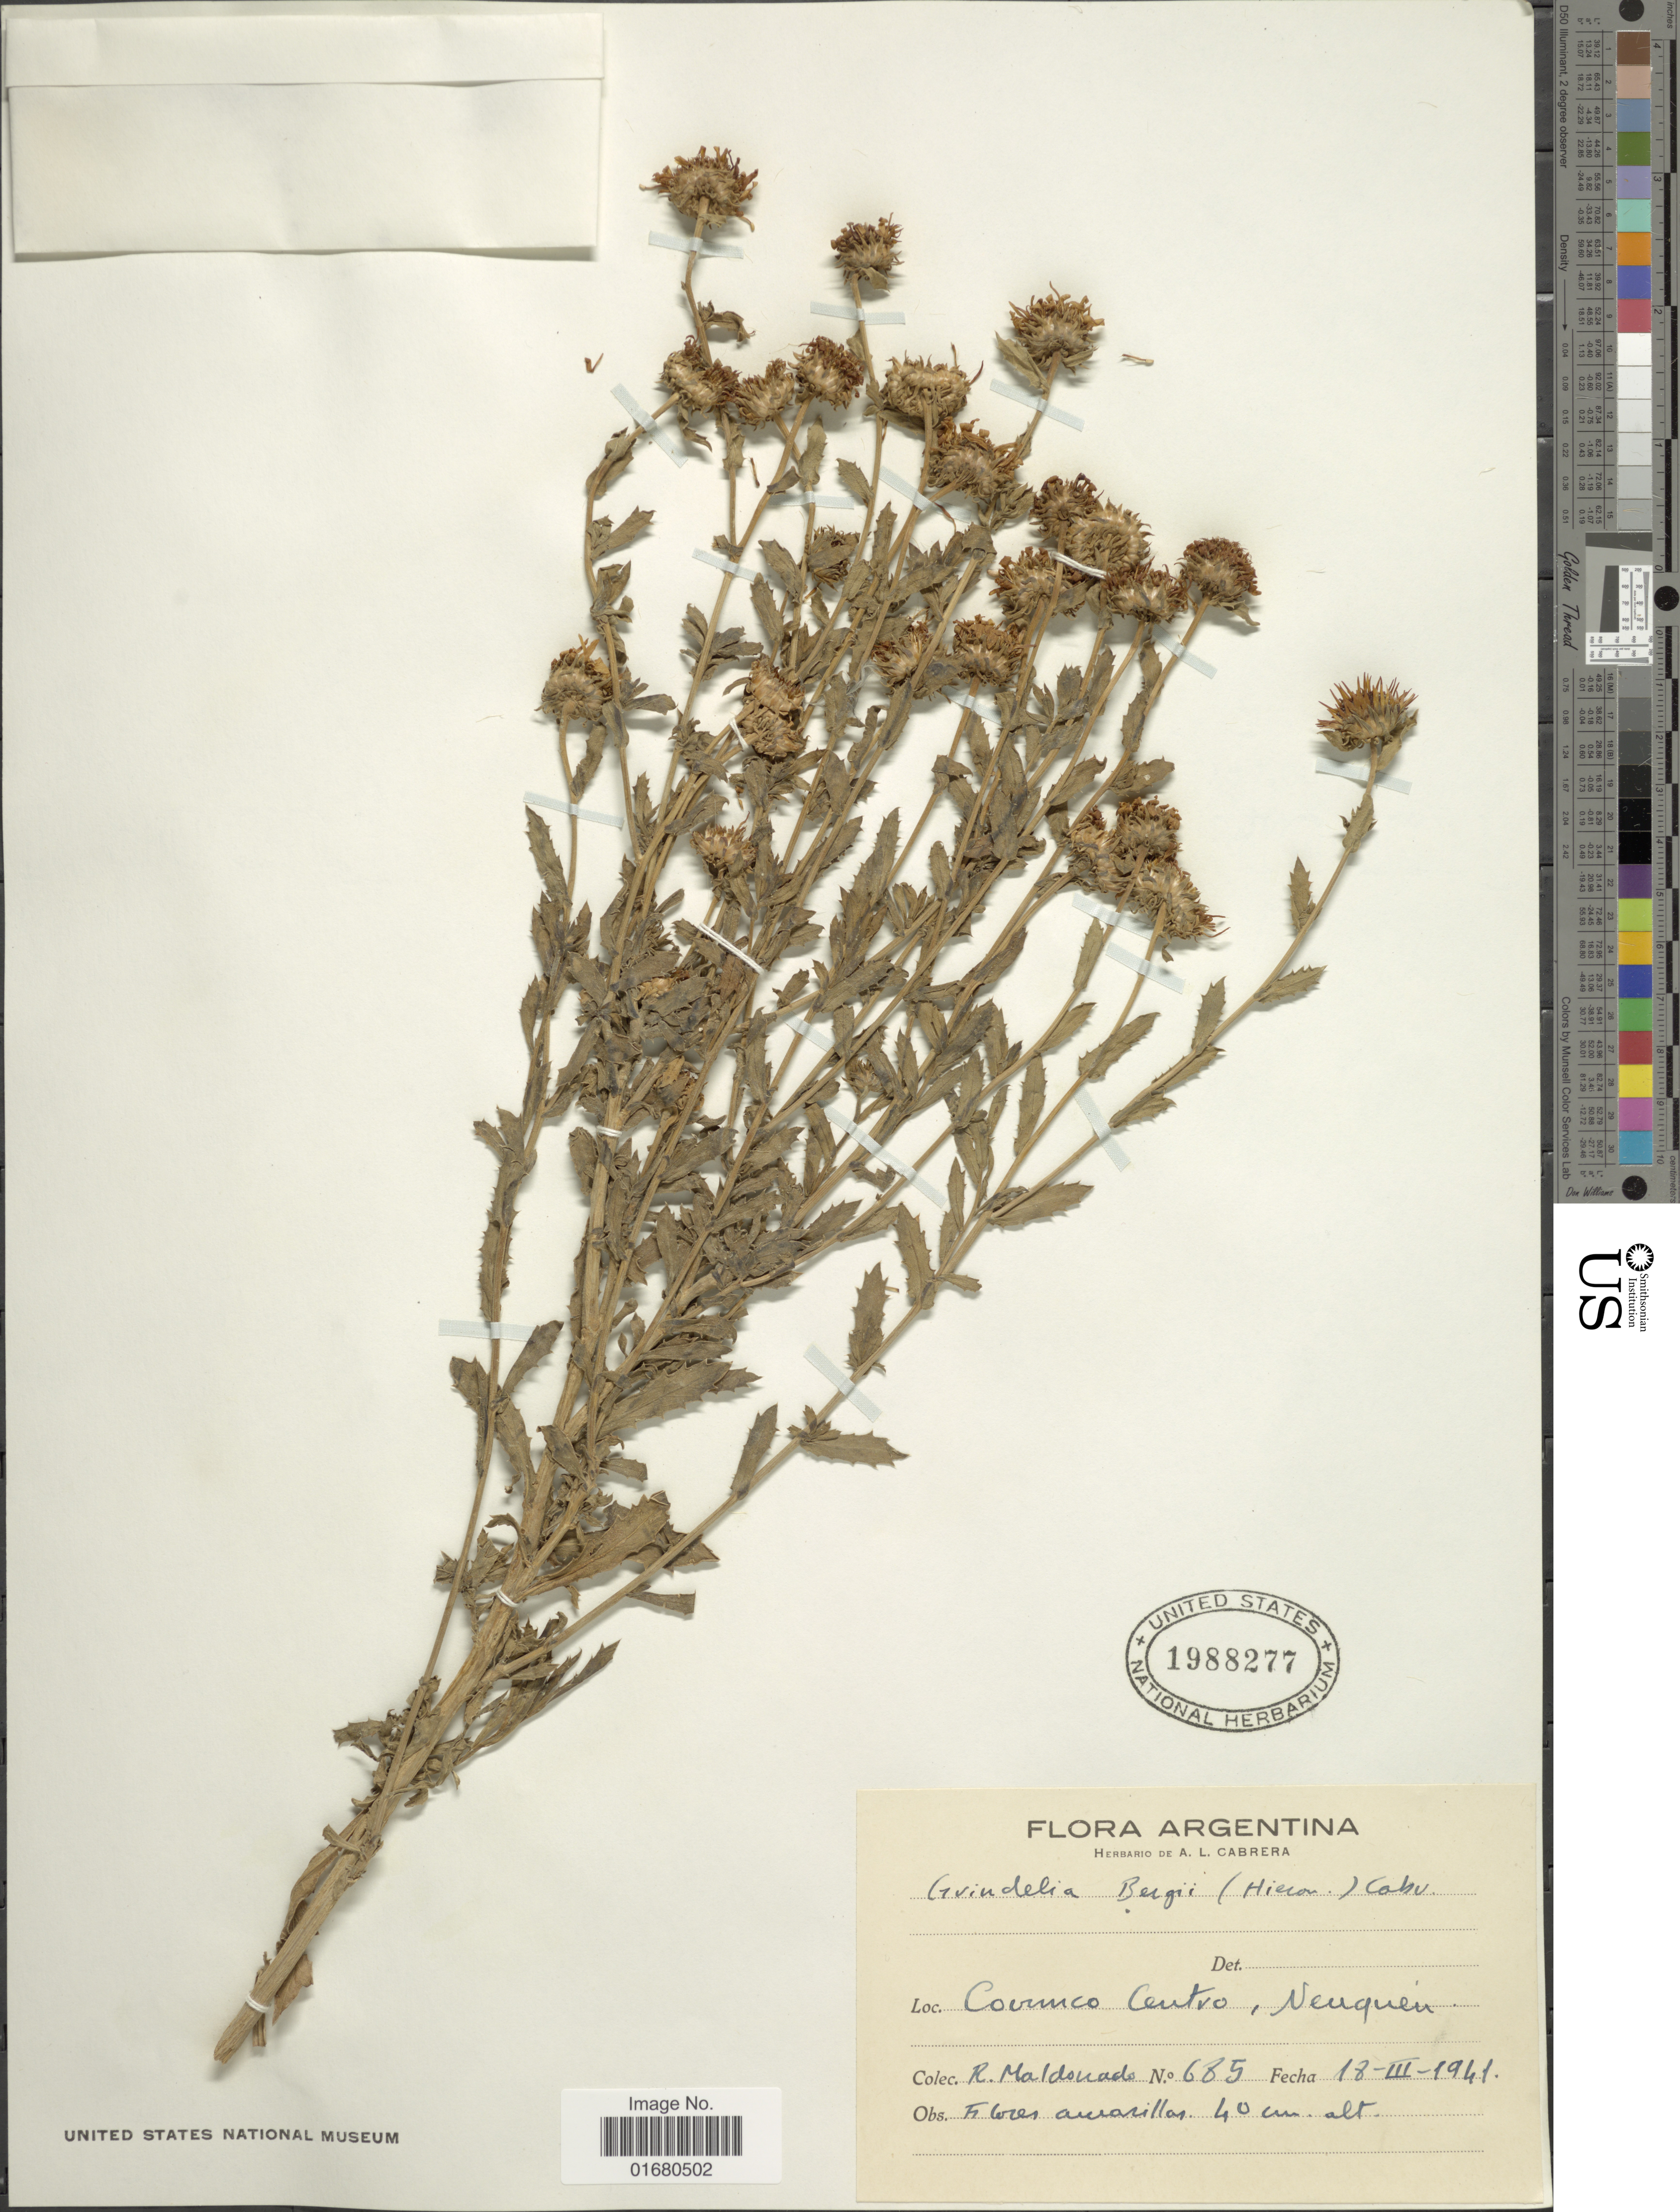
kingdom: Plantae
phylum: Tracheophyta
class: Magnoliopsida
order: Asterales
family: Asteraceae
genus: Grindelia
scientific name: Grindelia brachystephana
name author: Griseb.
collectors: R. Maldonado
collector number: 665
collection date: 1941-03-18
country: Argentina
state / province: Neuquen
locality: Covunco Centro.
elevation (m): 40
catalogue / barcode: US 1988277